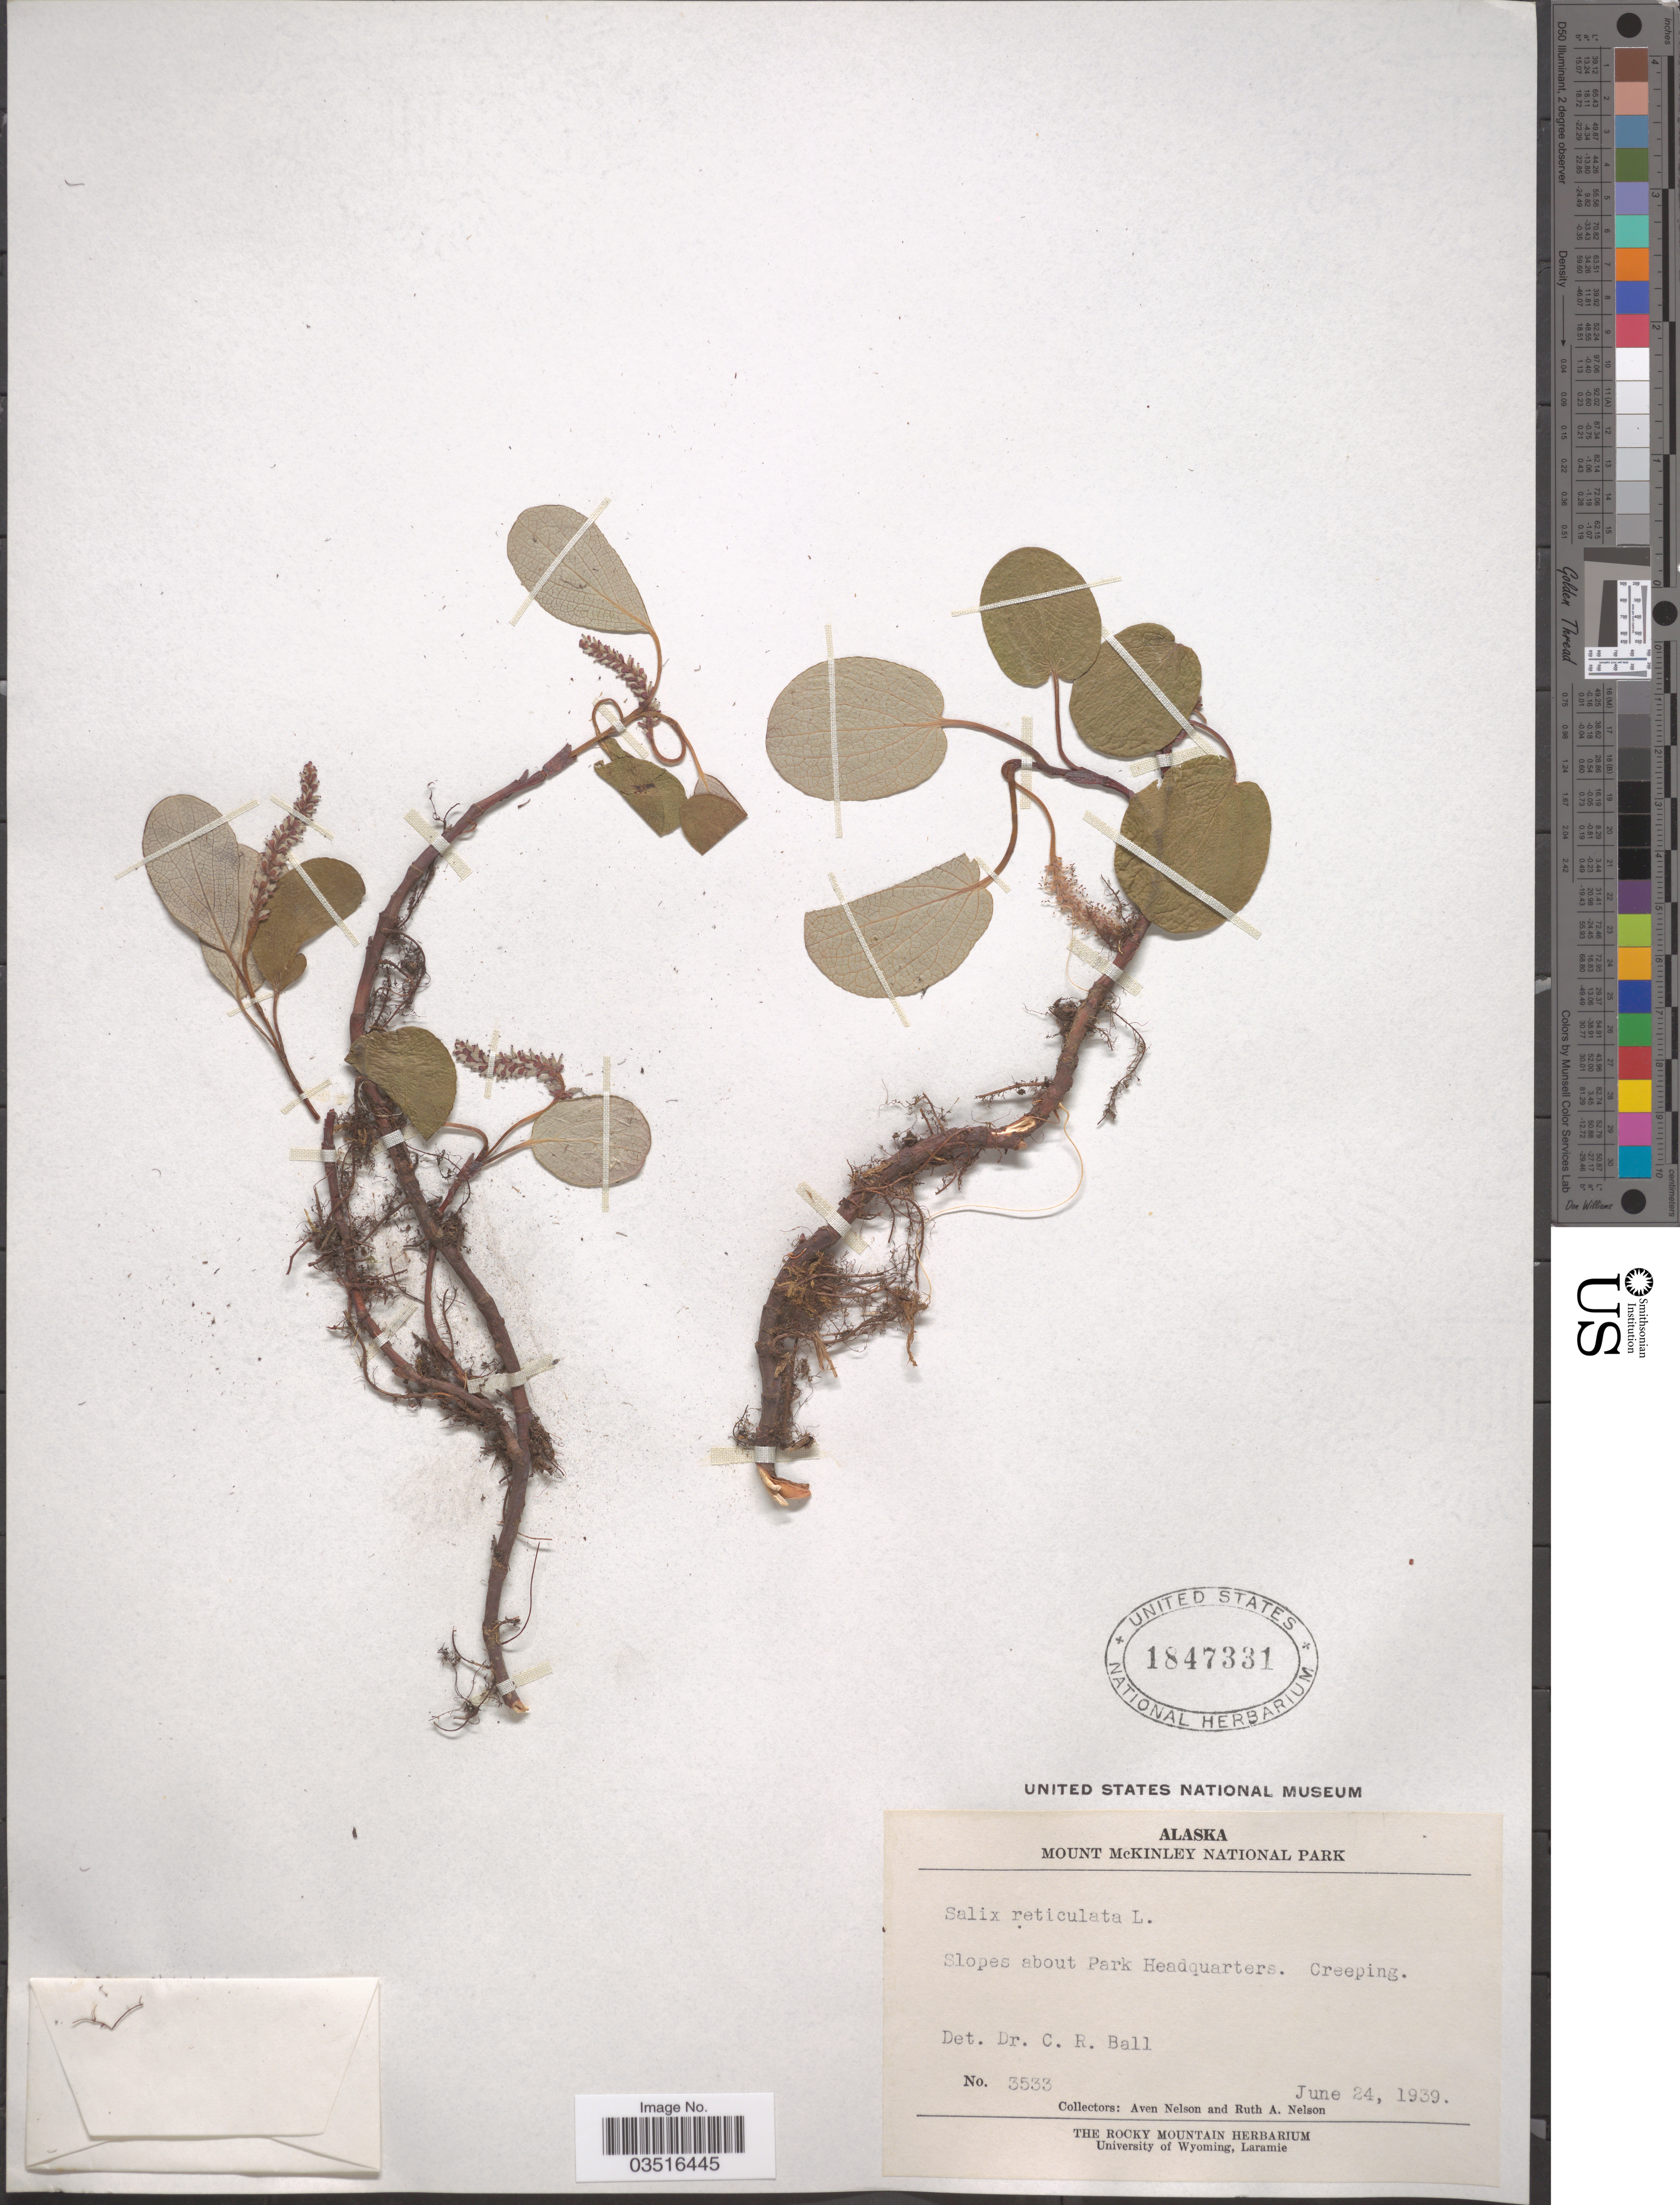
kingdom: Plantae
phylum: Tracheophyta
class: Magnoliopsida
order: Malpighiales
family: Salicaceae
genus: Salix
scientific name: Salix reticulata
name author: L.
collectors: A. Nelson & R. A. Nelson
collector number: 3533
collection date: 1939-06-24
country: United States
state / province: Alaska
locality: Mount McKinley National Park. Slopes about Park Headquarters.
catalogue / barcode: US 1847331